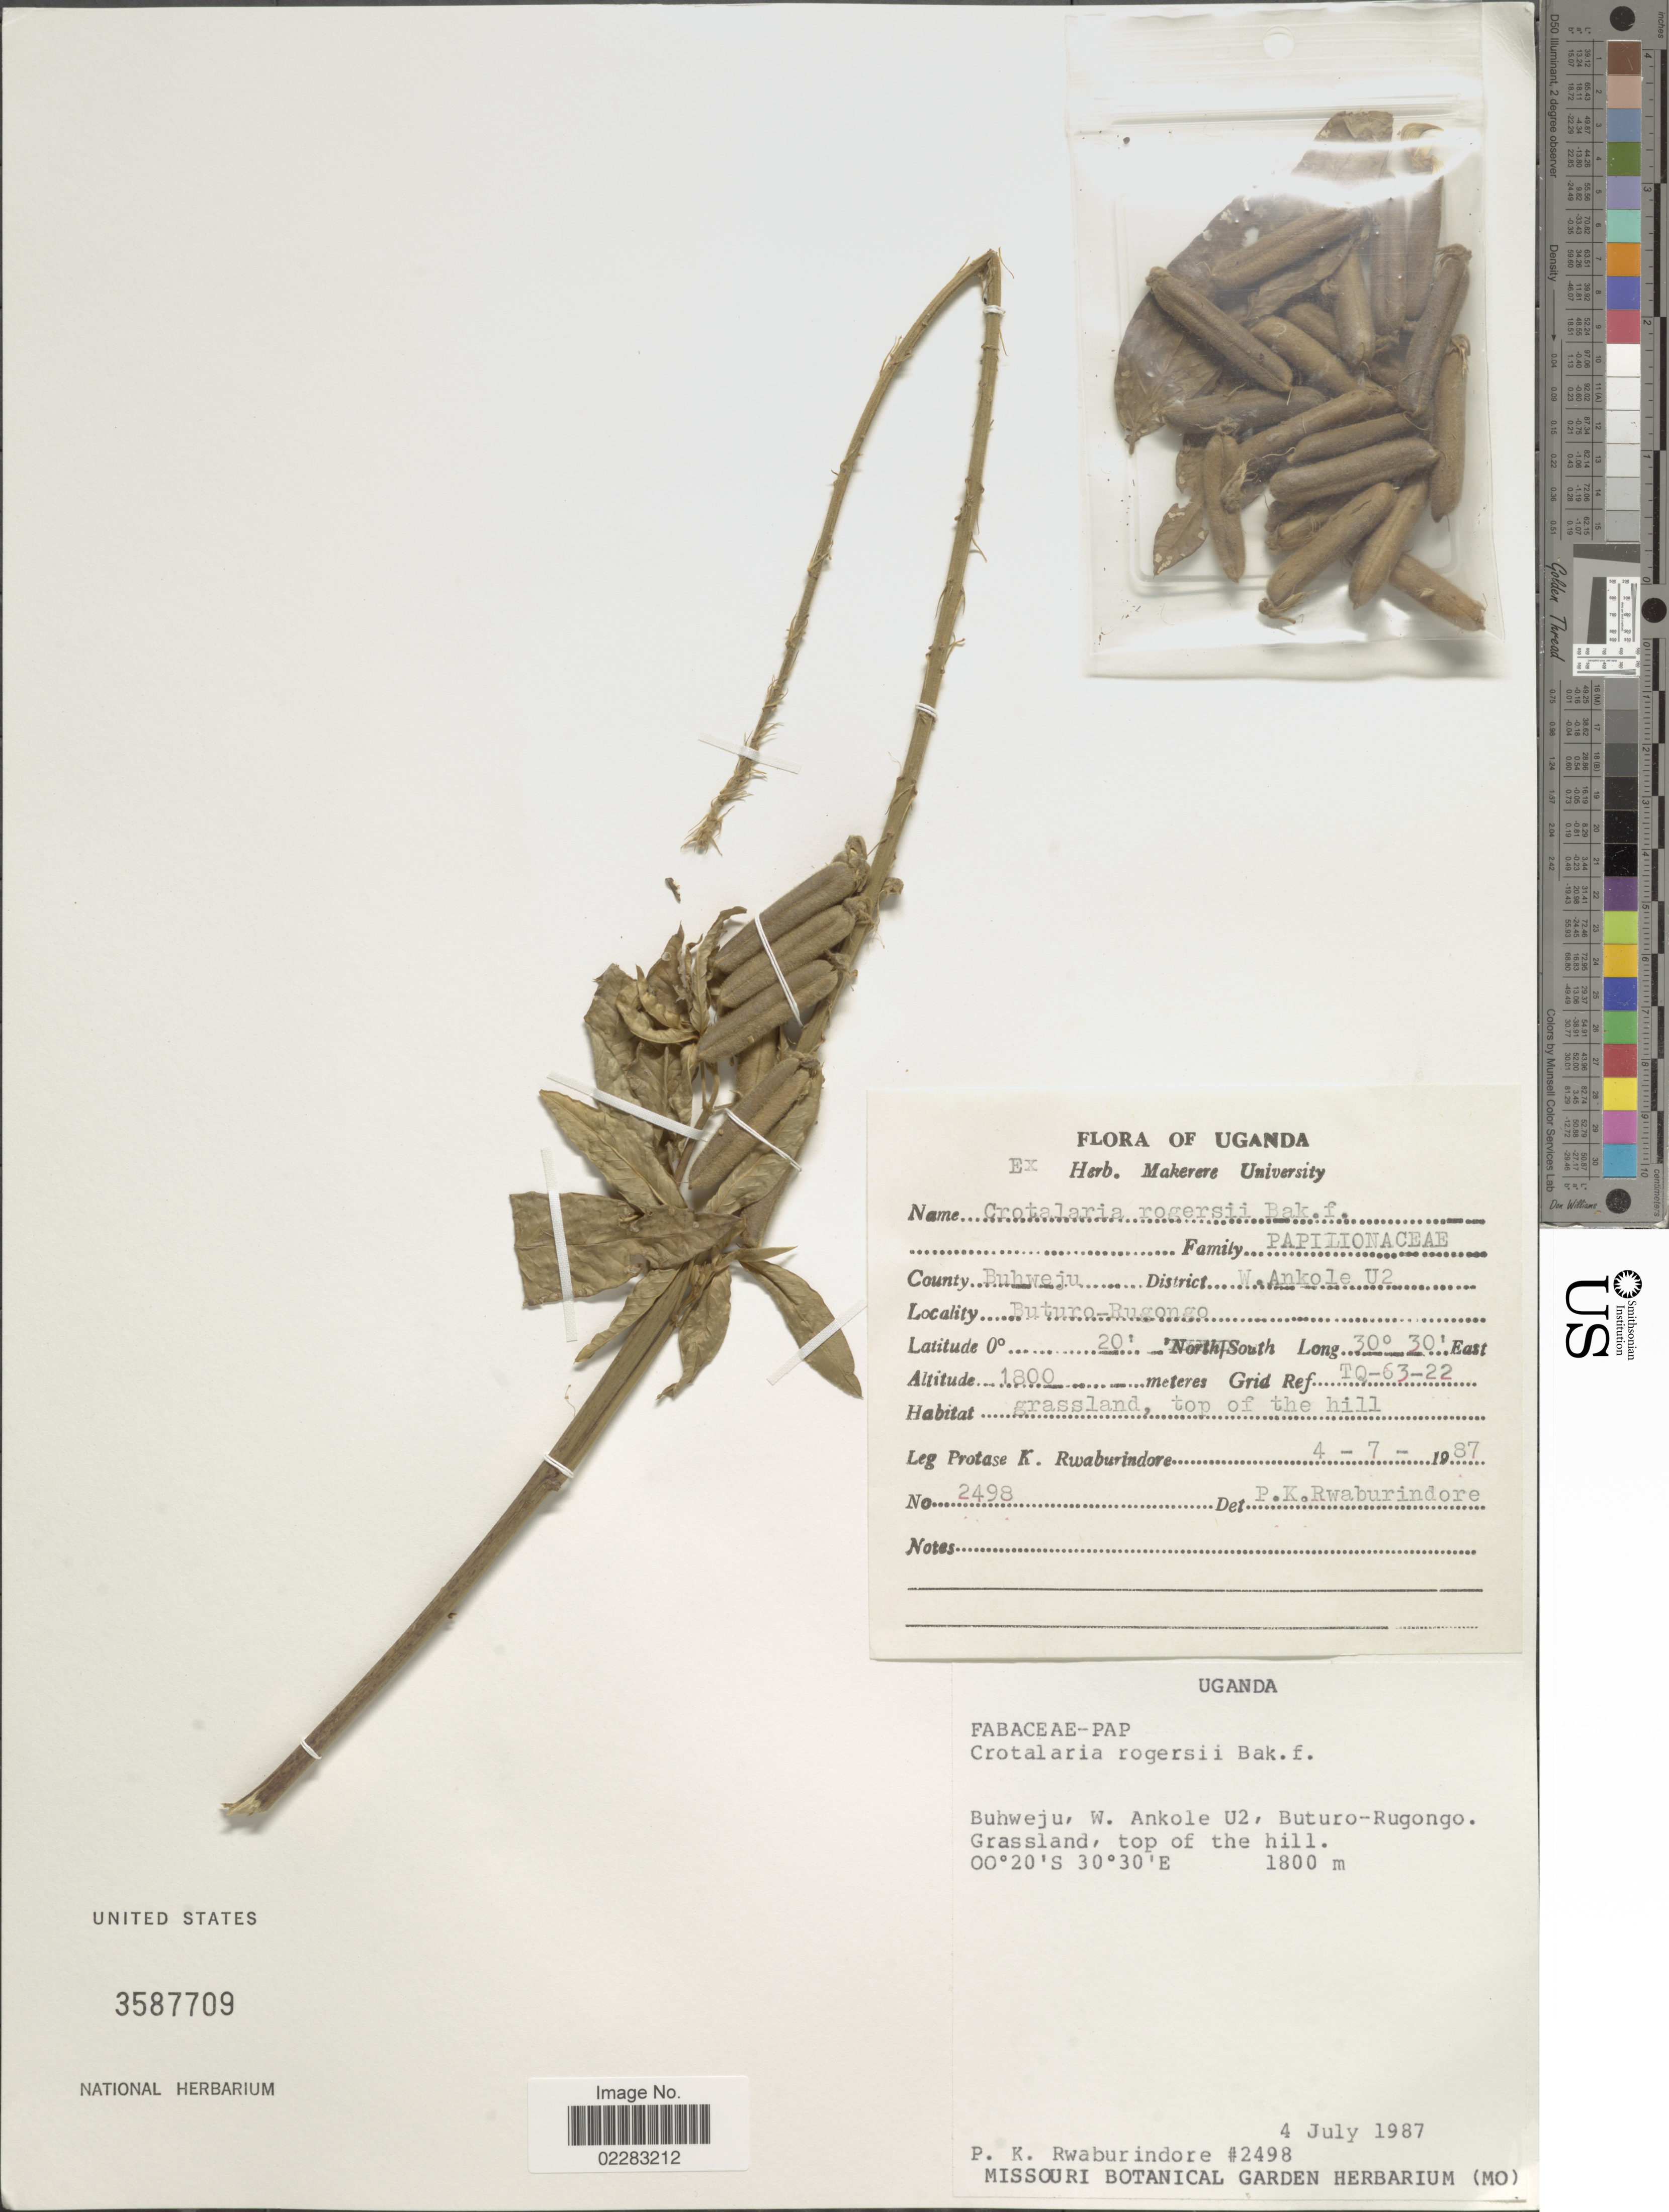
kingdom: Plantae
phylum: Tracheophyta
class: Magnoliopsida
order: Fabales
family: Fabaceae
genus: Crotalaria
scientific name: Crotalaria rogersii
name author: Baker f.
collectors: P. Rwaburindore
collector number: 2498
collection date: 1987-07-04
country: Uganda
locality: County Buhweju, District W. Ankole U2, Buturo-Rugongo, top of the hill.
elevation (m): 1800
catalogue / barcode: US 3587709